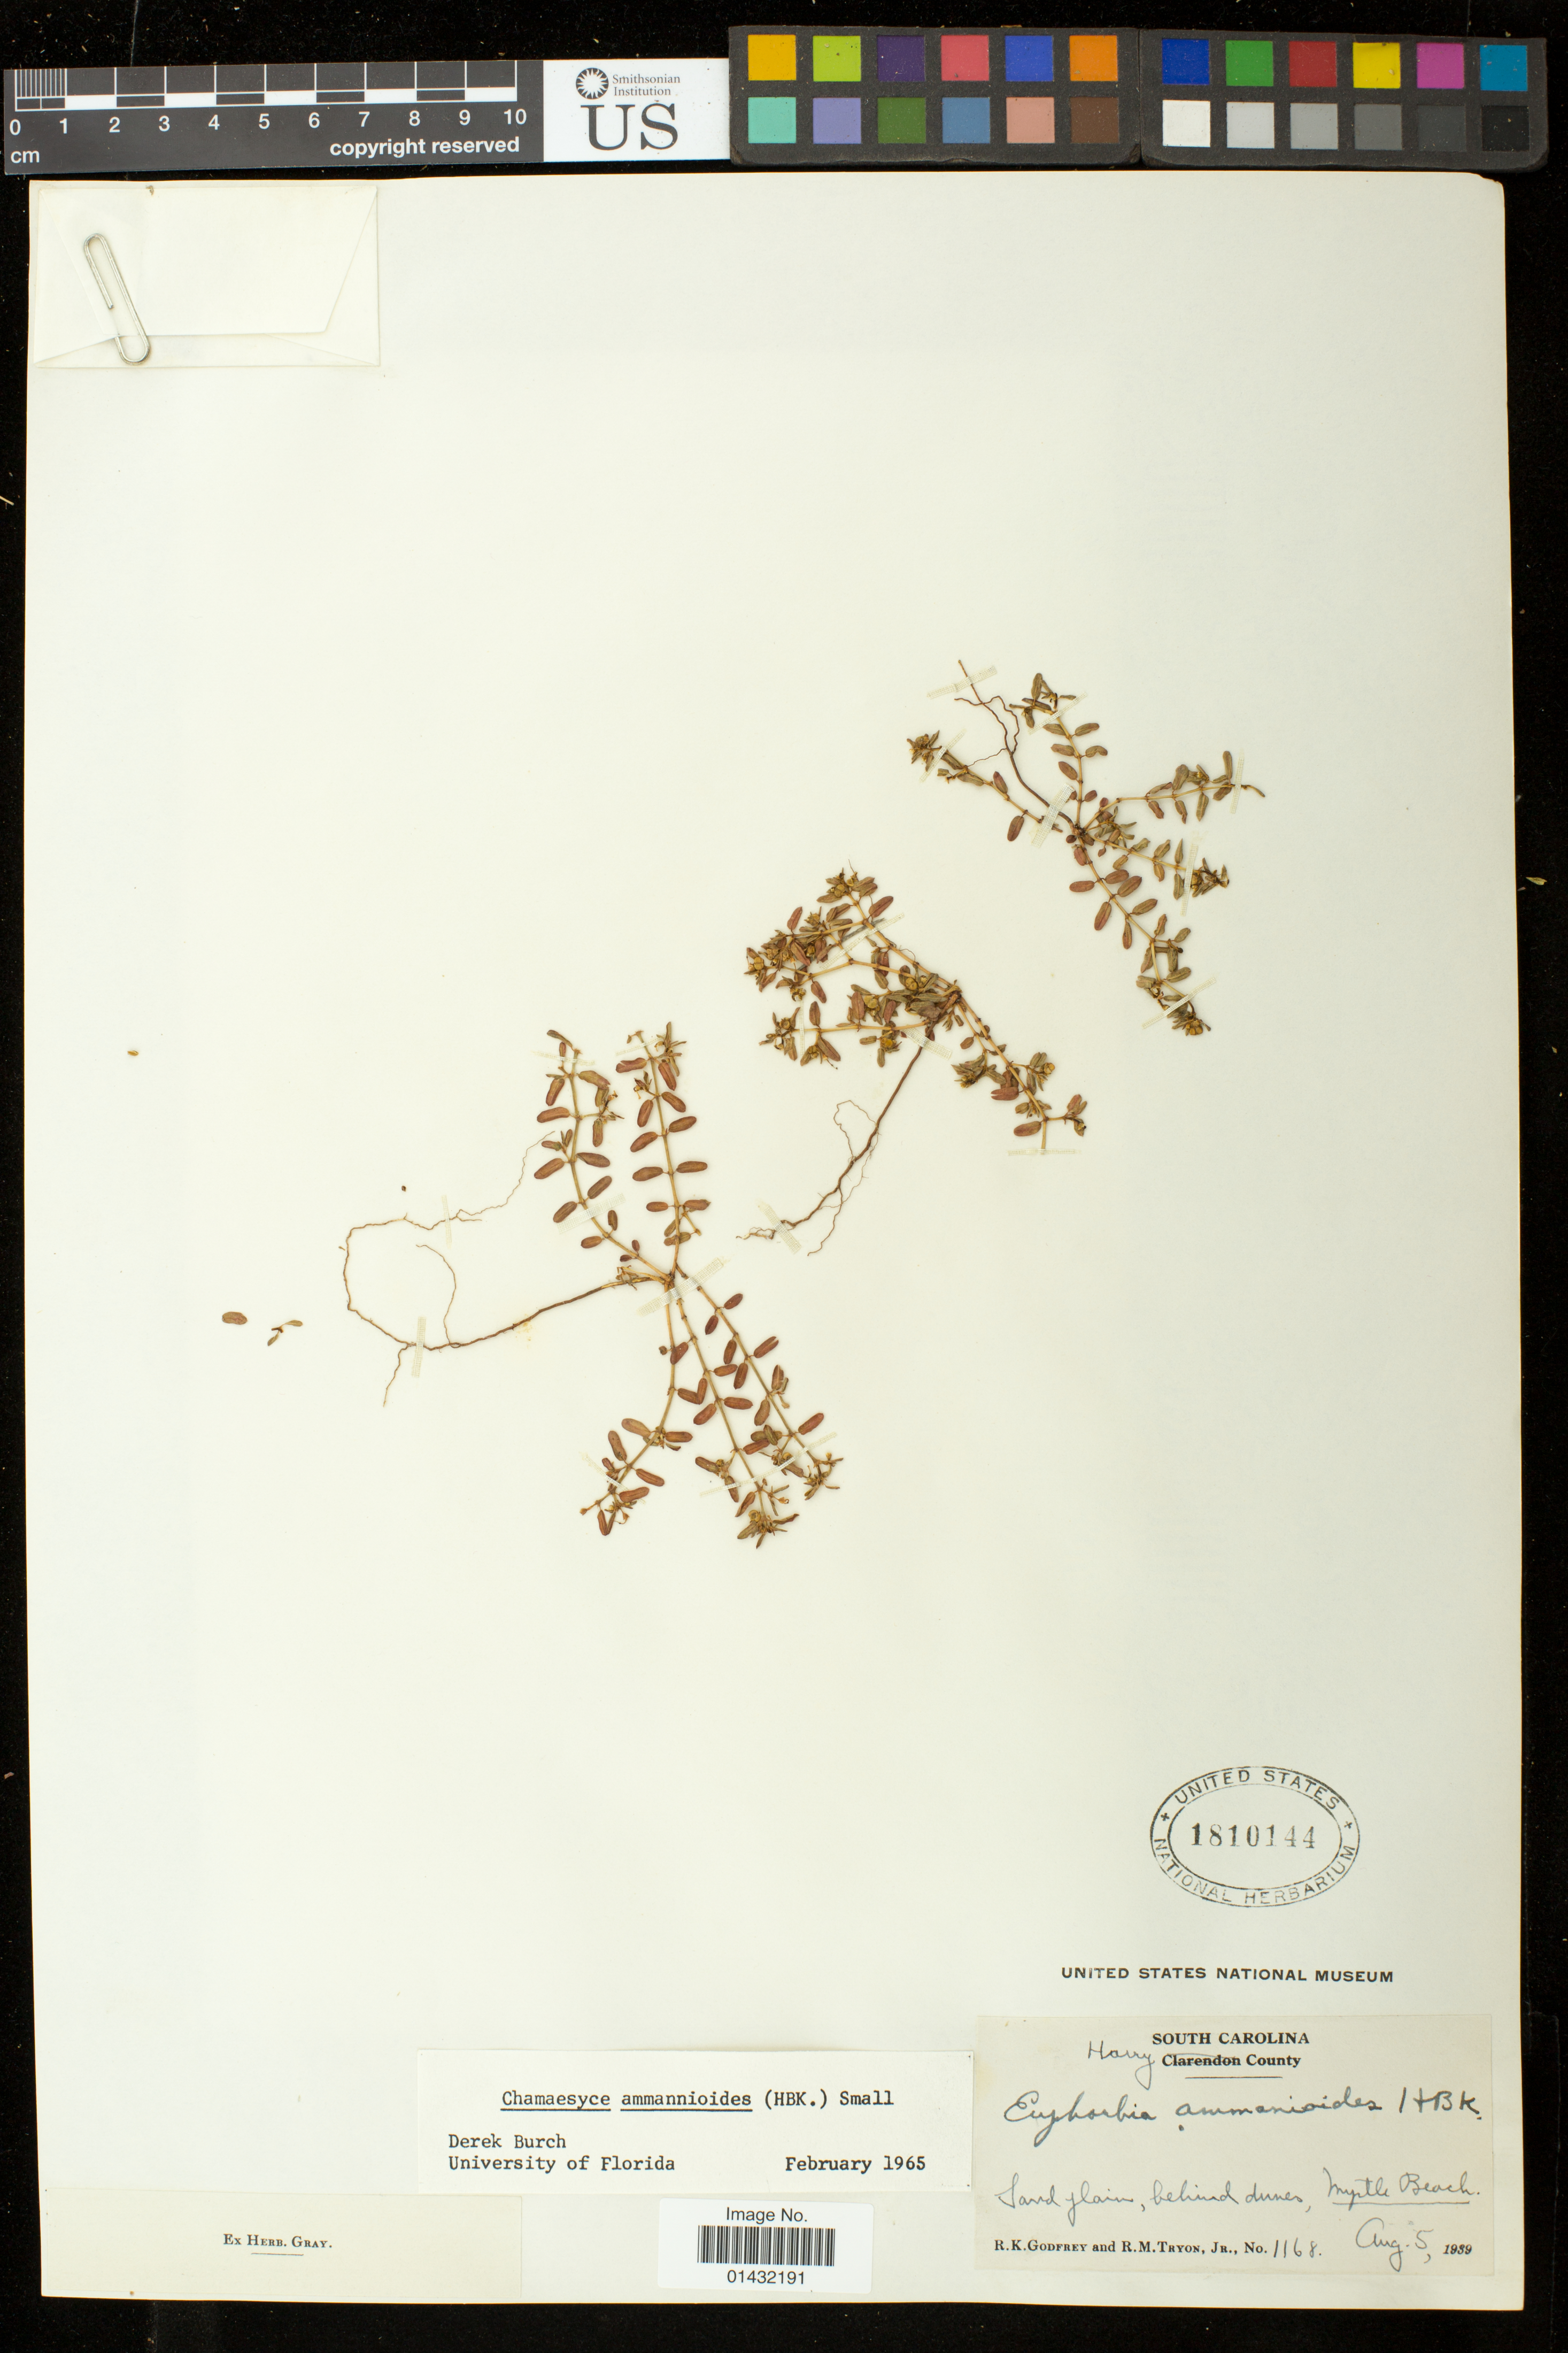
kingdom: Plantae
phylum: Tracheophyta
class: Magnoliopsida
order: Malpighiales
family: Euphorbiaceae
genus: Euphorbia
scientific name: Euphorbia bombensis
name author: Jacq.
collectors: R. K. Godfrey & R. M. Tryon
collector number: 1168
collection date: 1939-08-05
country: United States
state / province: South Carolina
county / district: Horry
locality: Myrtle Beach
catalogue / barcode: US 1810144